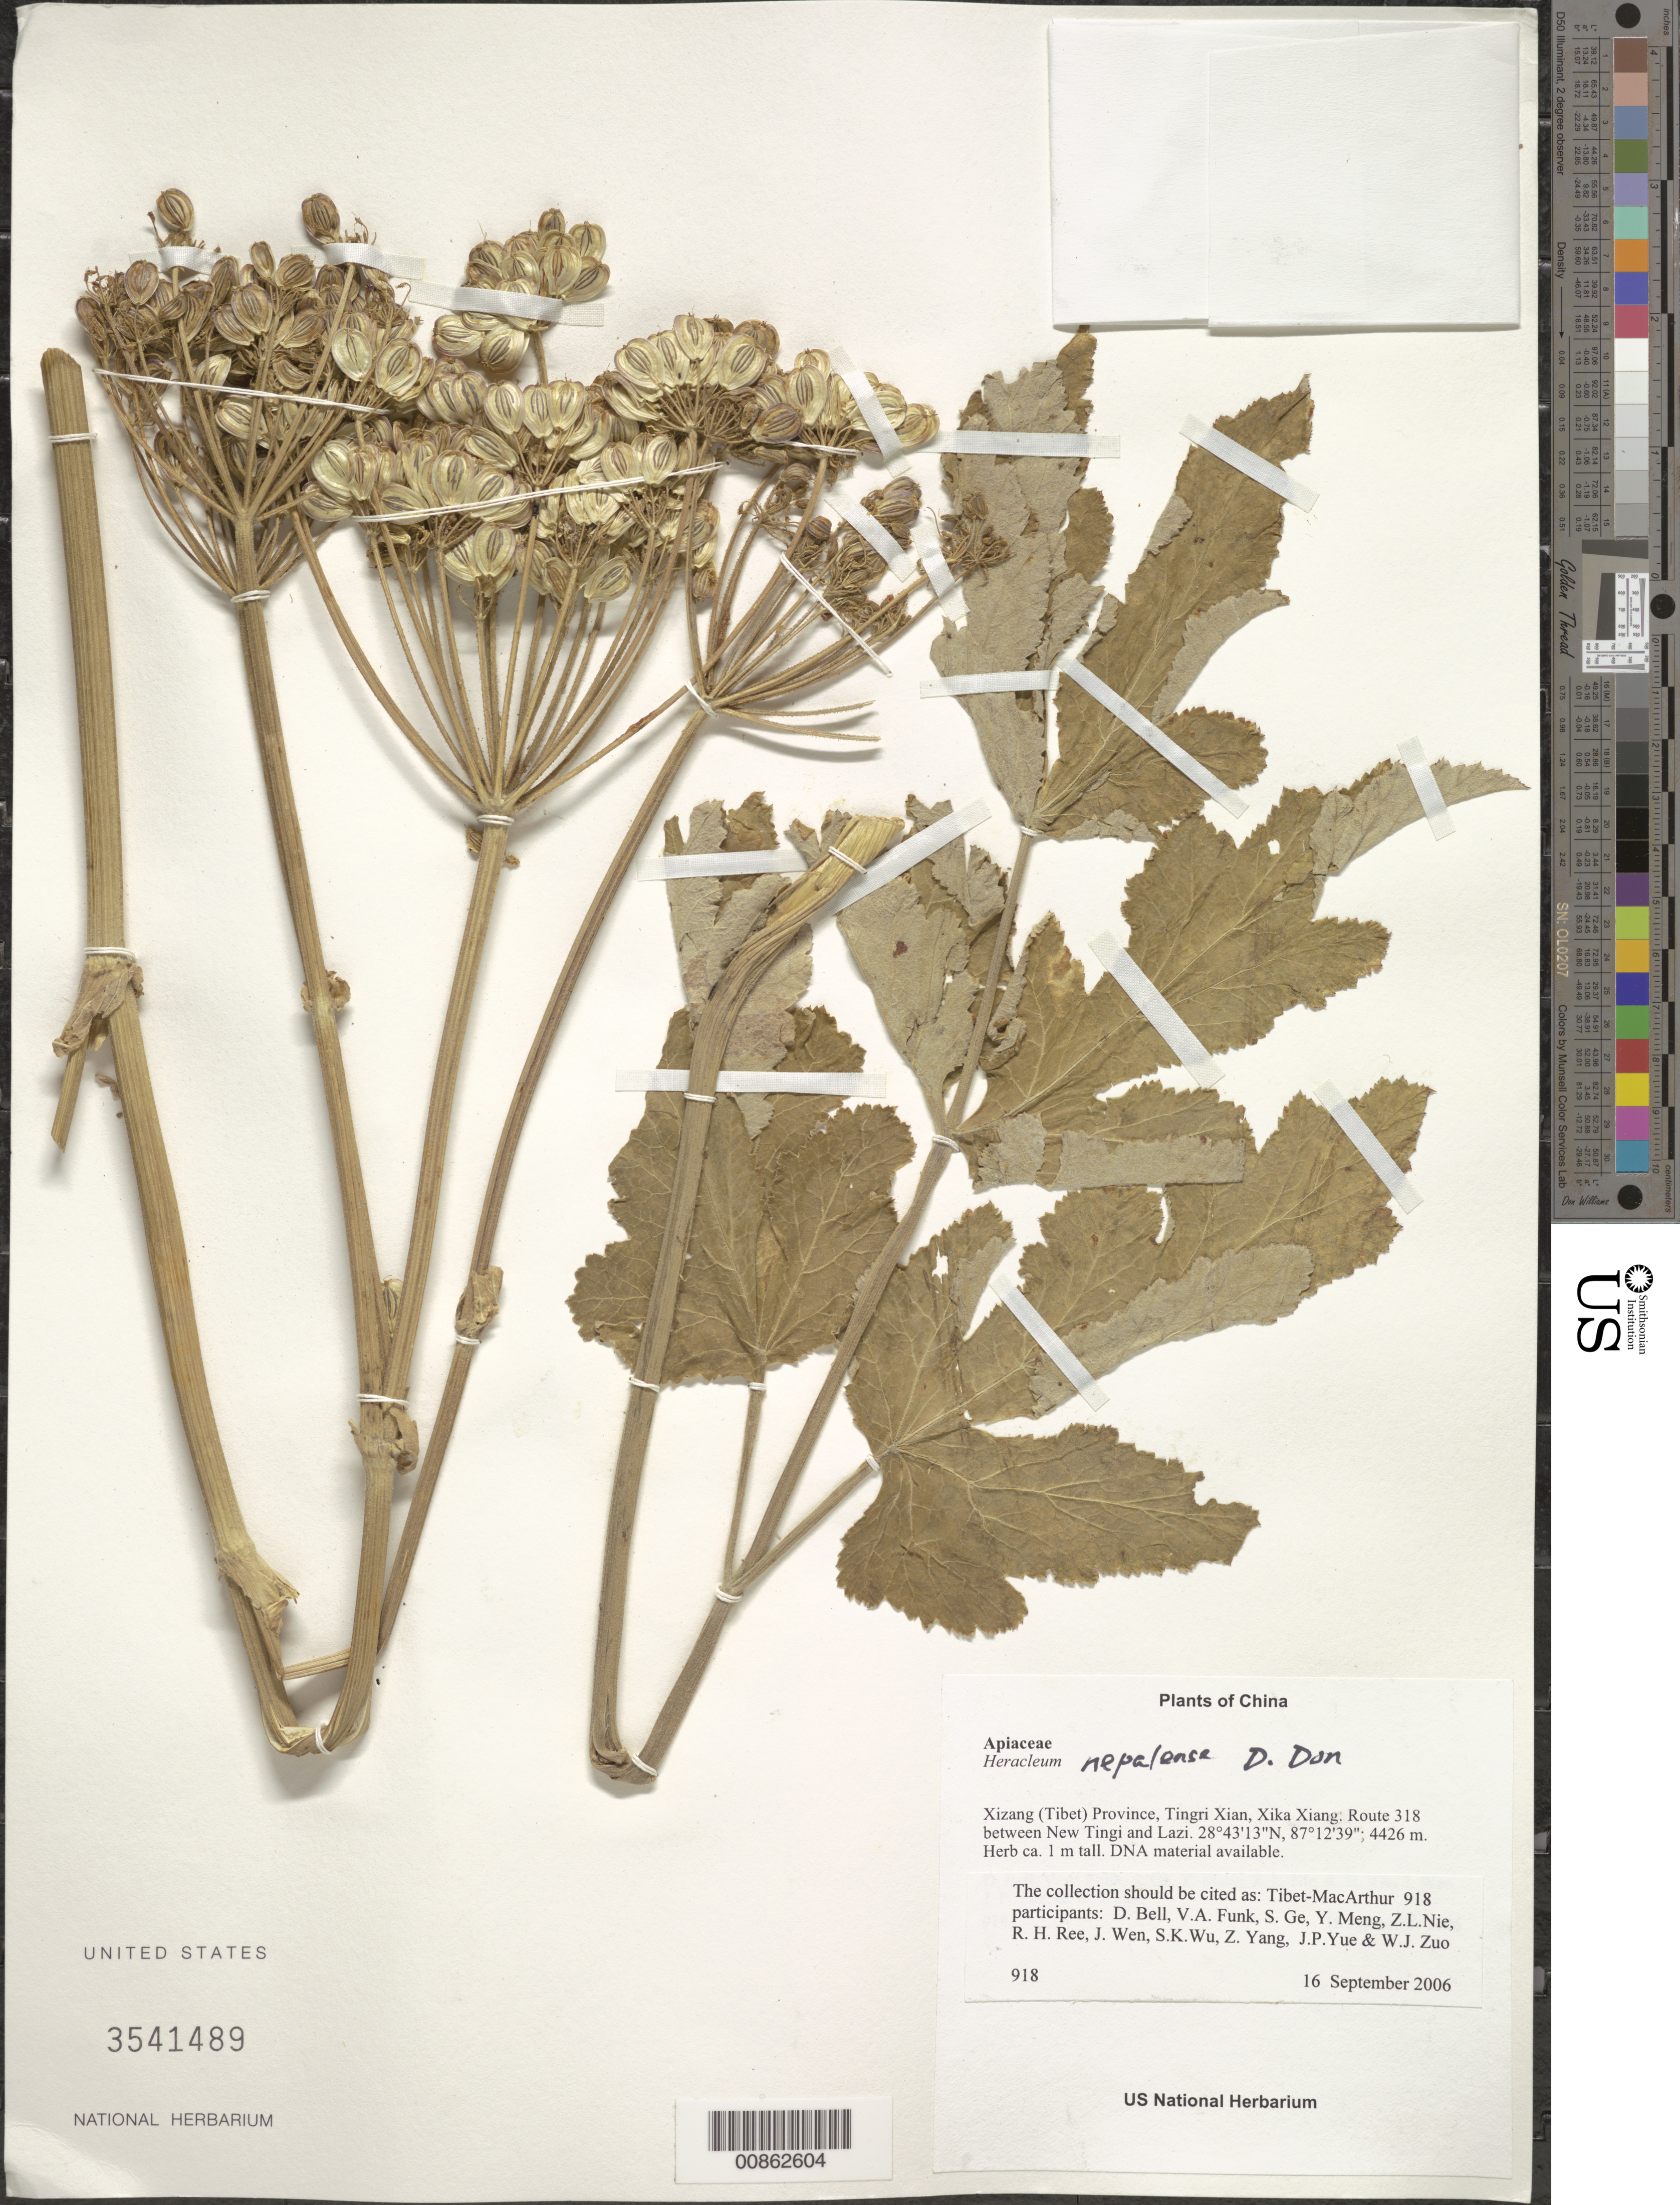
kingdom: Plantae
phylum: Tracheophyta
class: Magnoliopsida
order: Apiales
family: Apiaceae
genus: Heracleum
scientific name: Heracleum nepalense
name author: D. Don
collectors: Tibet-MacArthur, D. A. Bell, V. Funk, S. Ge, Y. Meng, Z. Nie, R. Ree, J. Wen, J. Yue & W. Zuo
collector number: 918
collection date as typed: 16 Sep 2006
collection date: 2006-09-16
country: China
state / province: Xizang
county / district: Tingri Xian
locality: Xika Xiang. Route 318 between New Tingi and Lazi.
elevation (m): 4426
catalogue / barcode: US 3541489